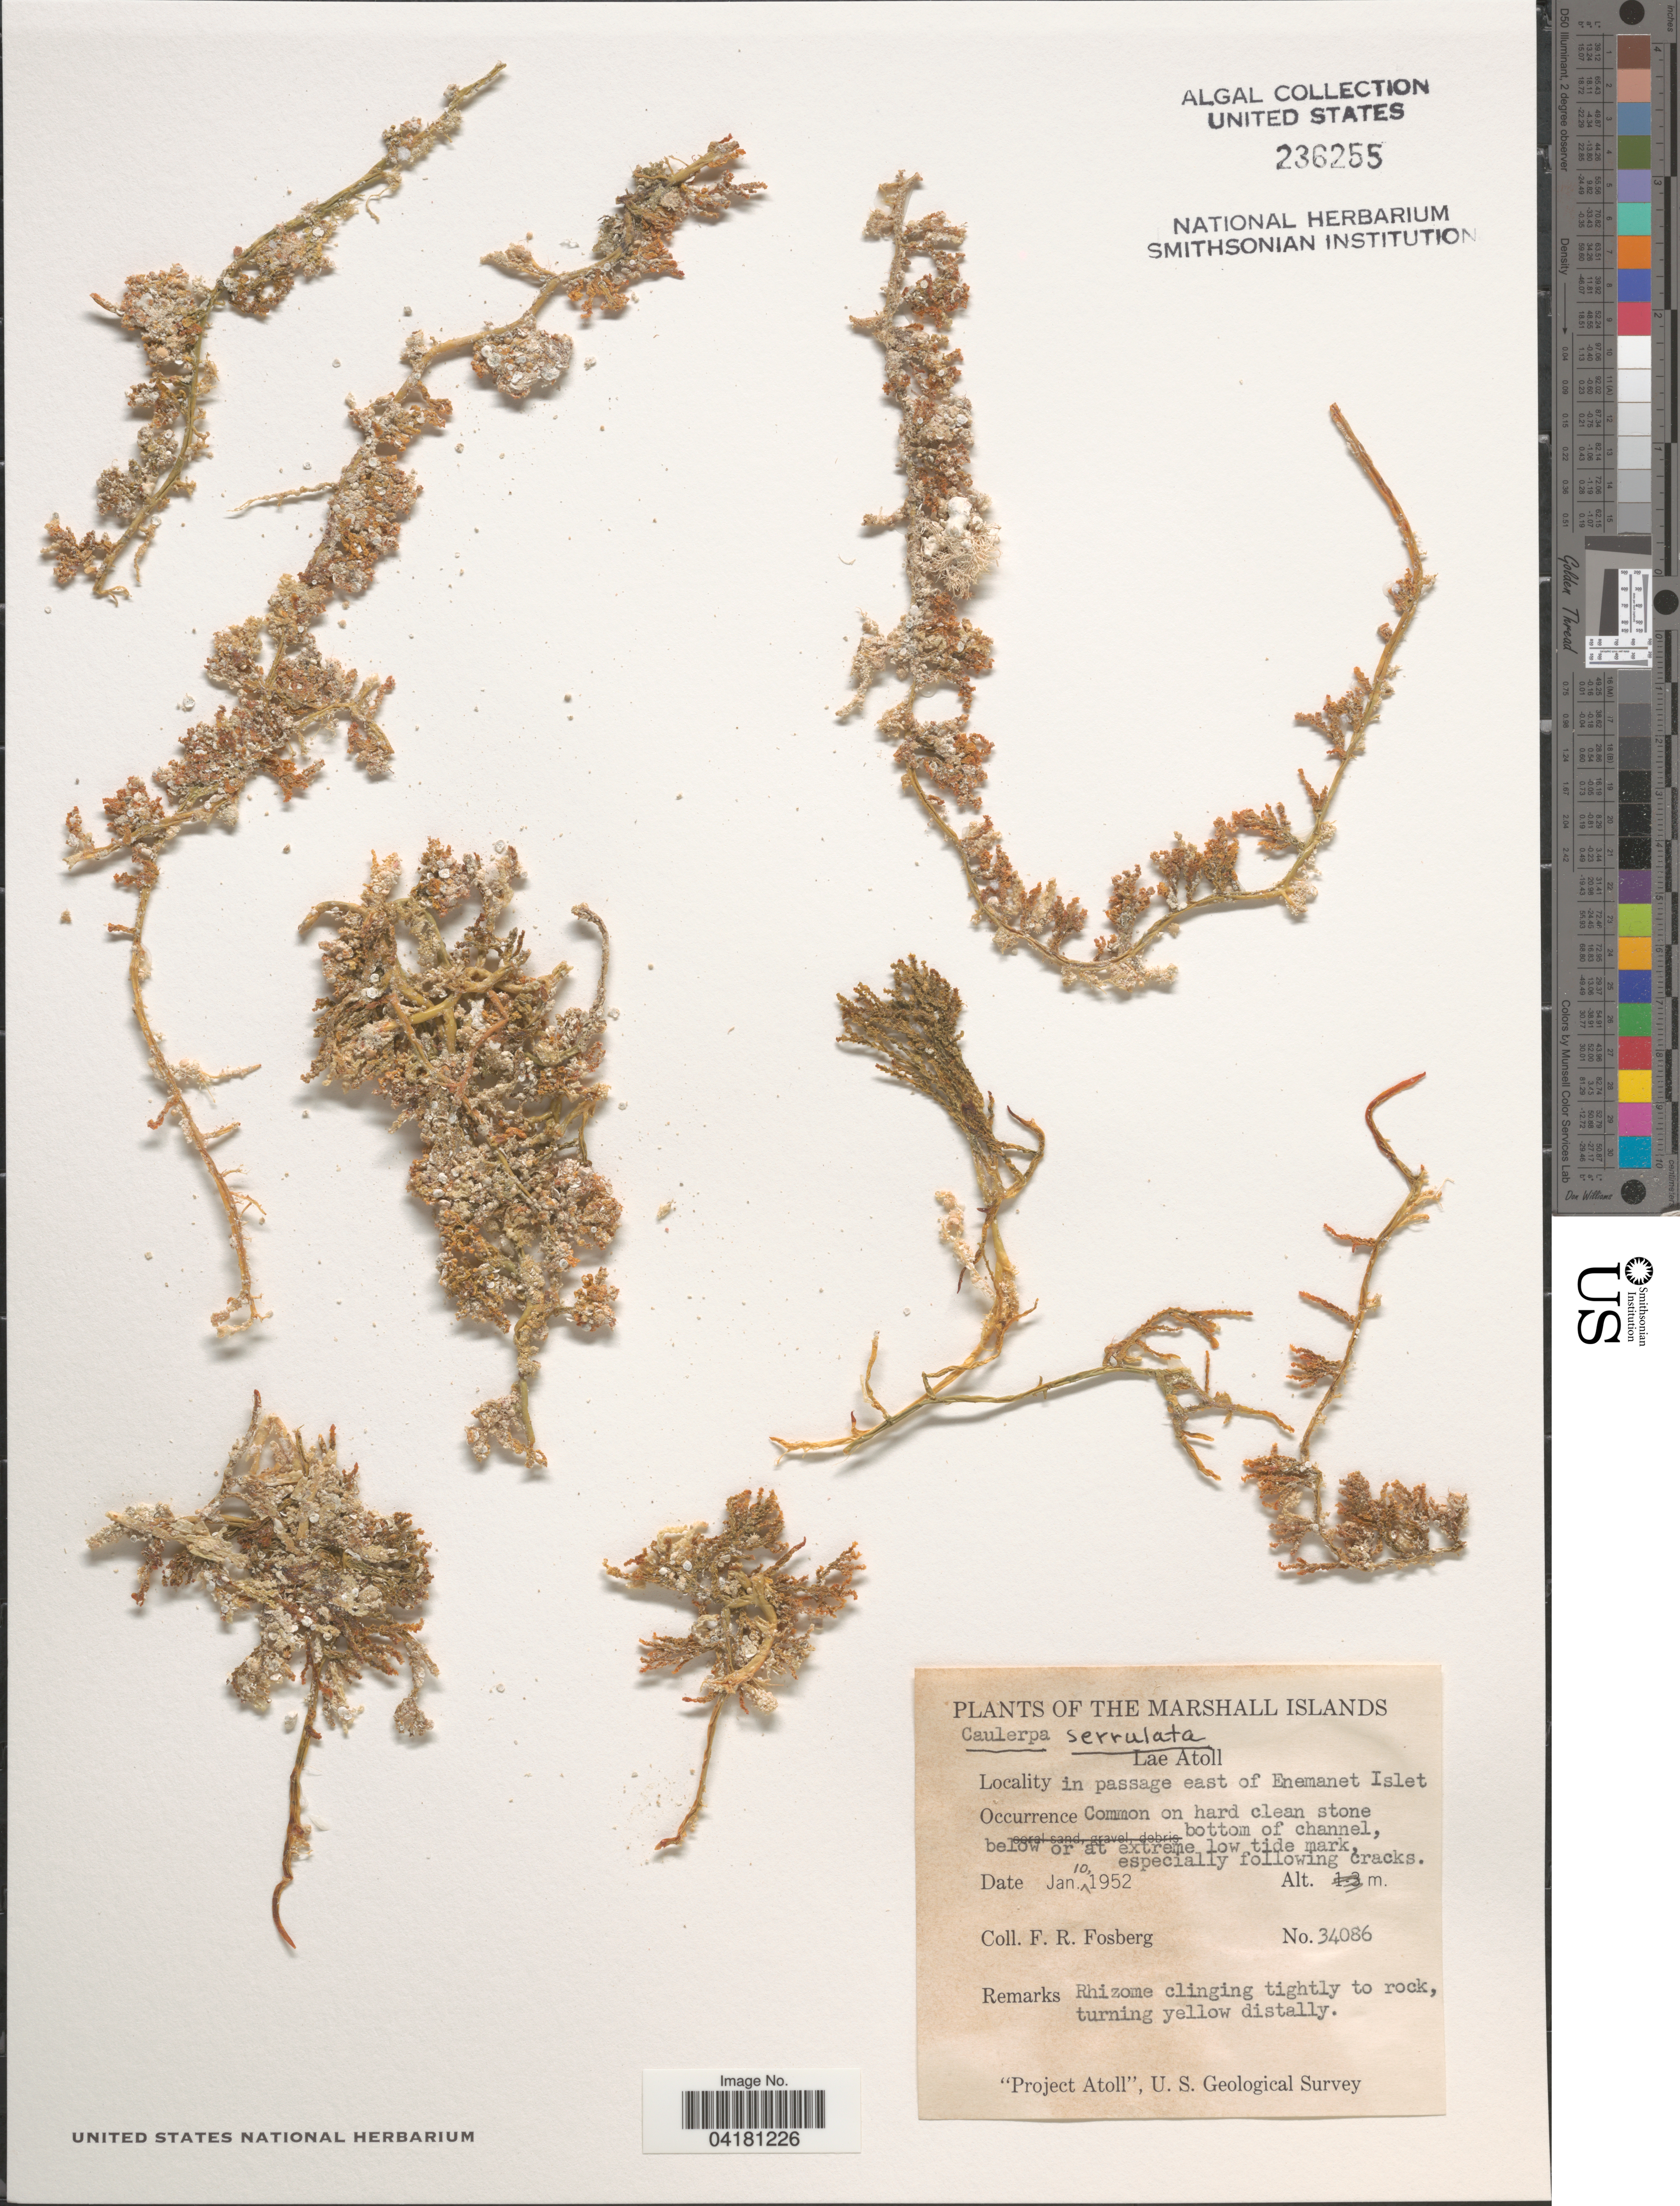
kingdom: Plantae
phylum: Chlorophyta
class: Ulvophyceae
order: Bryopsidales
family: Caulerpaceae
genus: Caulerpa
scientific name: Caulerpa serrulata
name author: (Forssk.) J. Agardh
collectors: F. R. Fosberg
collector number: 34086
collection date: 1952-01-10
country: Marshall Islands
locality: Lae Atoll. In passage east of Enemanet Islet. "Project Atoll", U. S. Geological Survey.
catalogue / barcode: US 236255